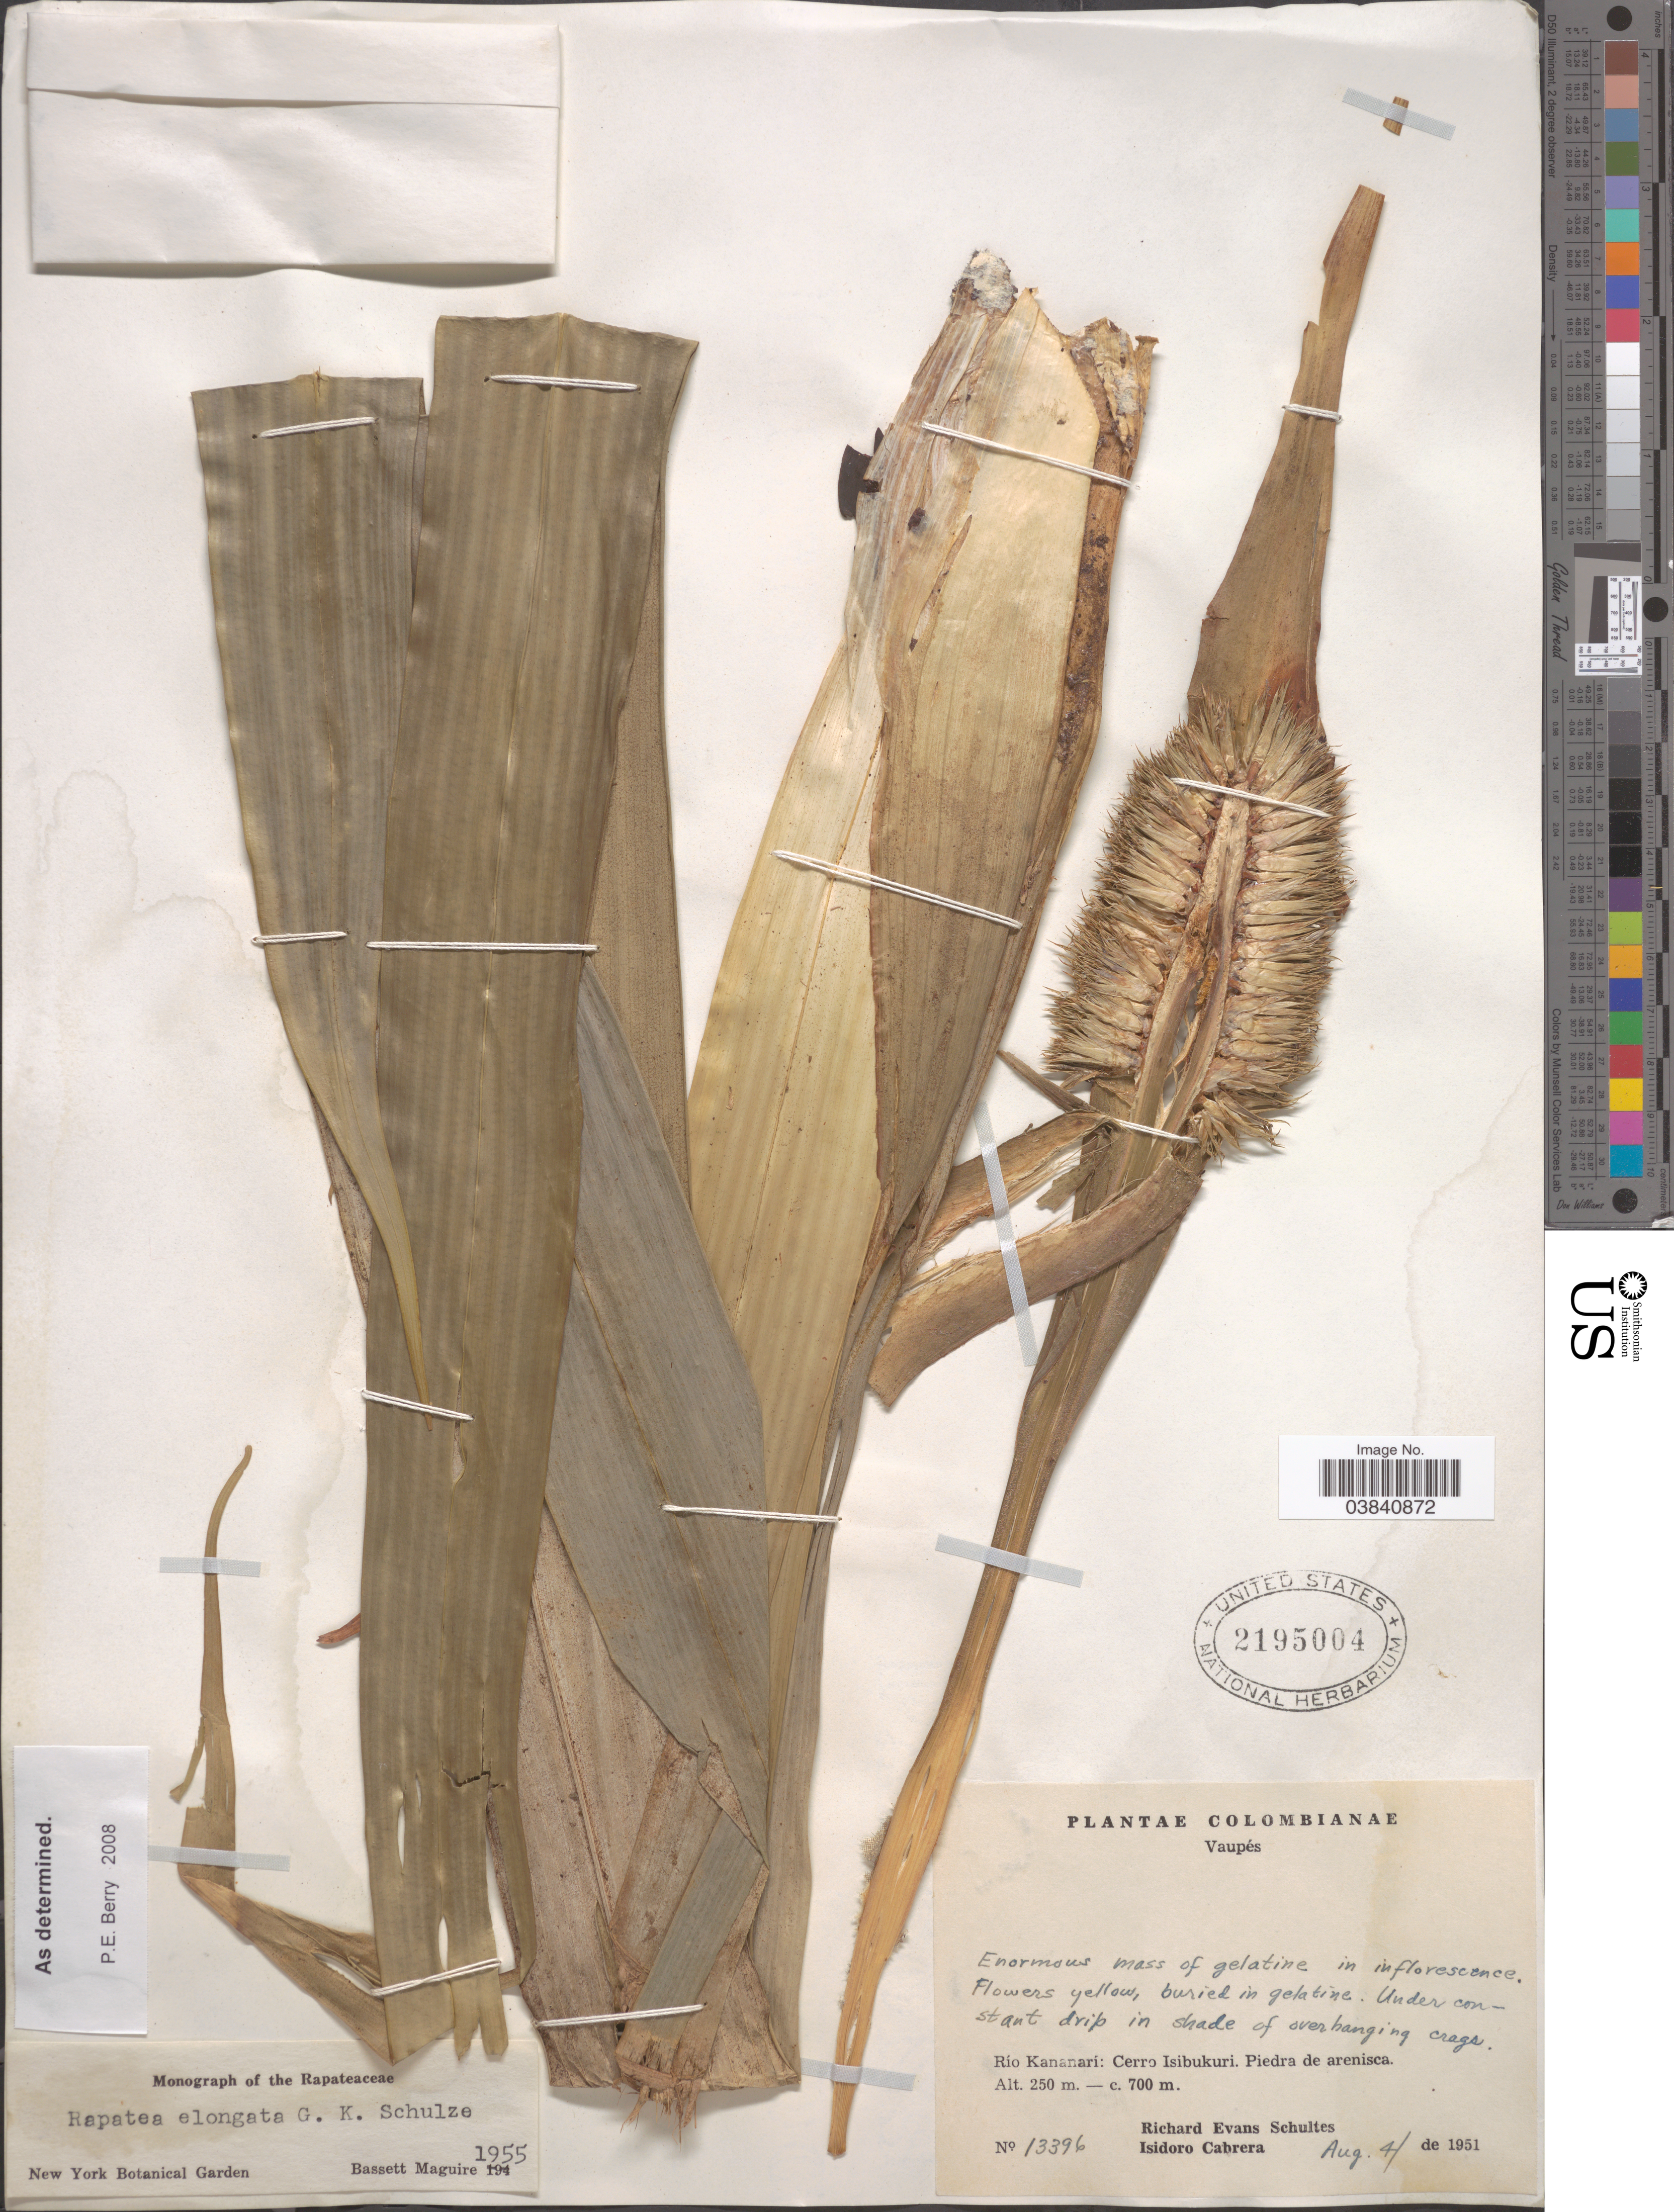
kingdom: Plantae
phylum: Tracheophyta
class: Liliopsida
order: Poales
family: Rapateaceae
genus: Rapatea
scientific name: Rapatea elongata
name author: G. Schulze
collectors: R. E. Schultes & I. Cabrera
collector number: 13396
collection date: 1951-08-04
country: Colombia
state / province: Vaupés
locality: Río Kananarí: Cerro Isibukuri. Piedra de arenisca.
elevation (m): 250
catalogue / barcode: US 2195004